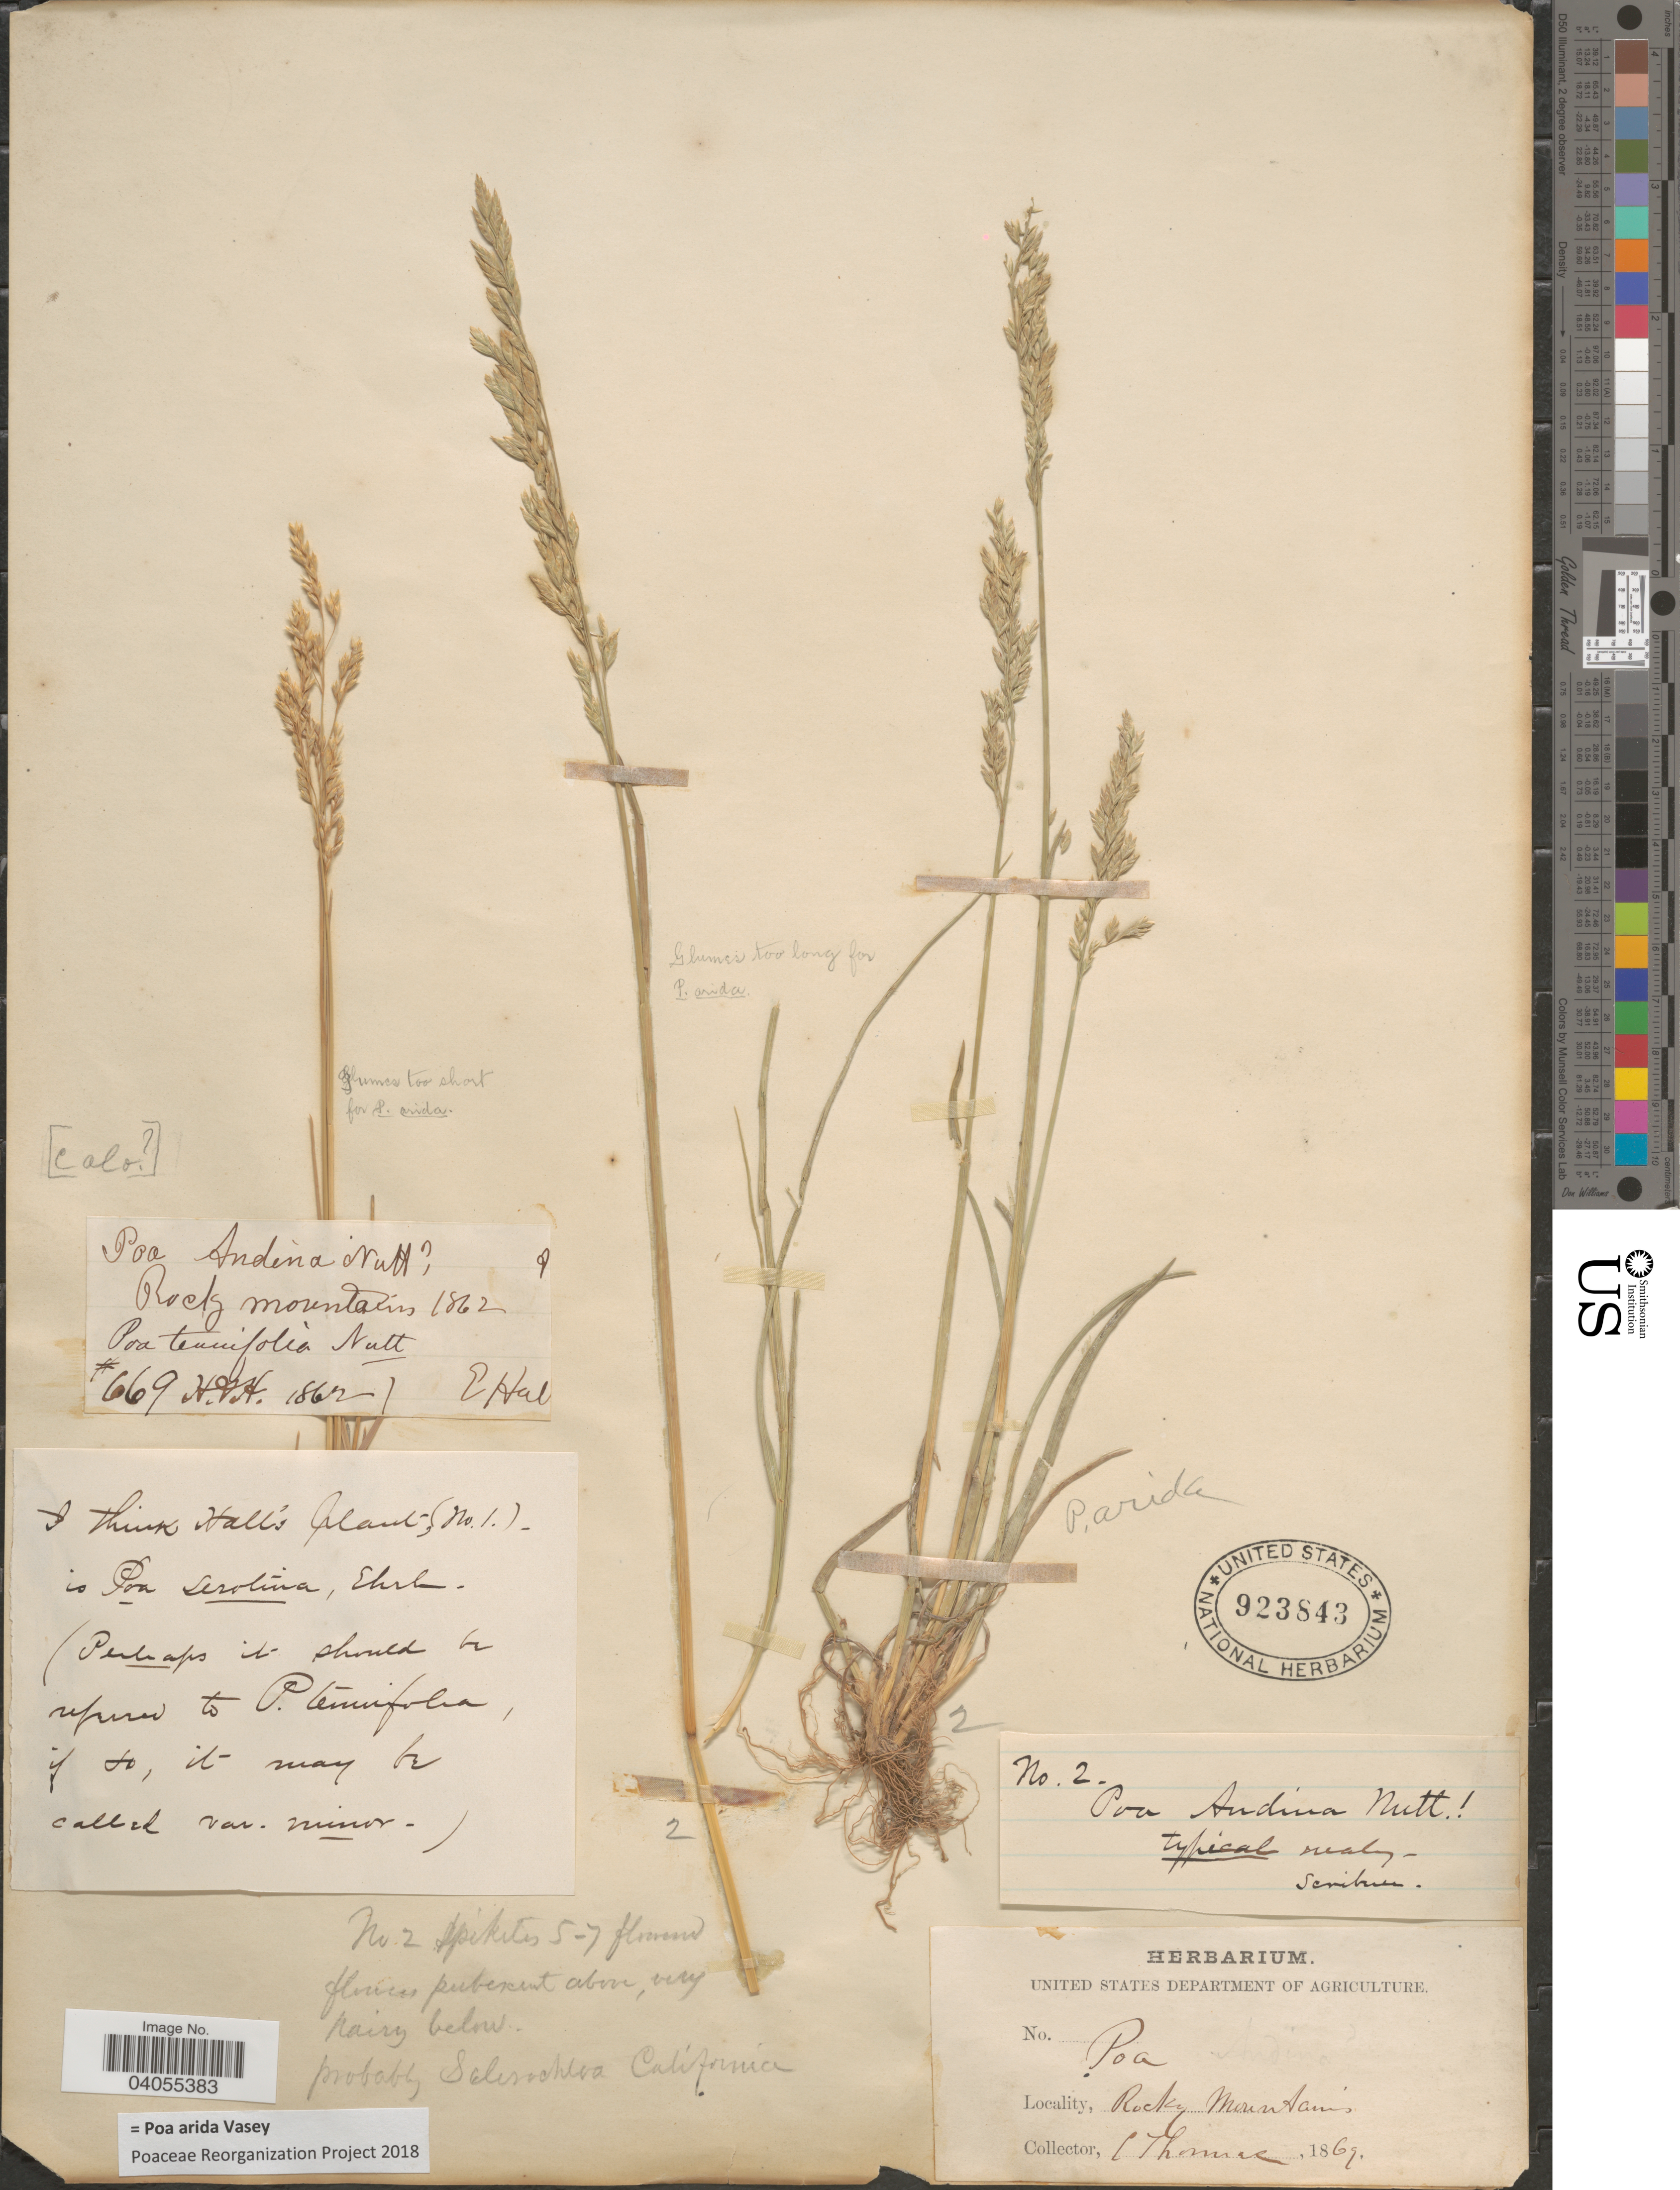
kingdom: Plantae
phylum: Tracheophyta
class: Liliopsida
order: Poales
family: Poaceae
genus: Poa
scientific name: Poa arida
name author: Vasey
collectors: C. Thomas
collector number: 2*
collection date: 1869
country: United States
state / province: Colorado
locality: Rocky Mountains.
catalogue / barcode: US 923843